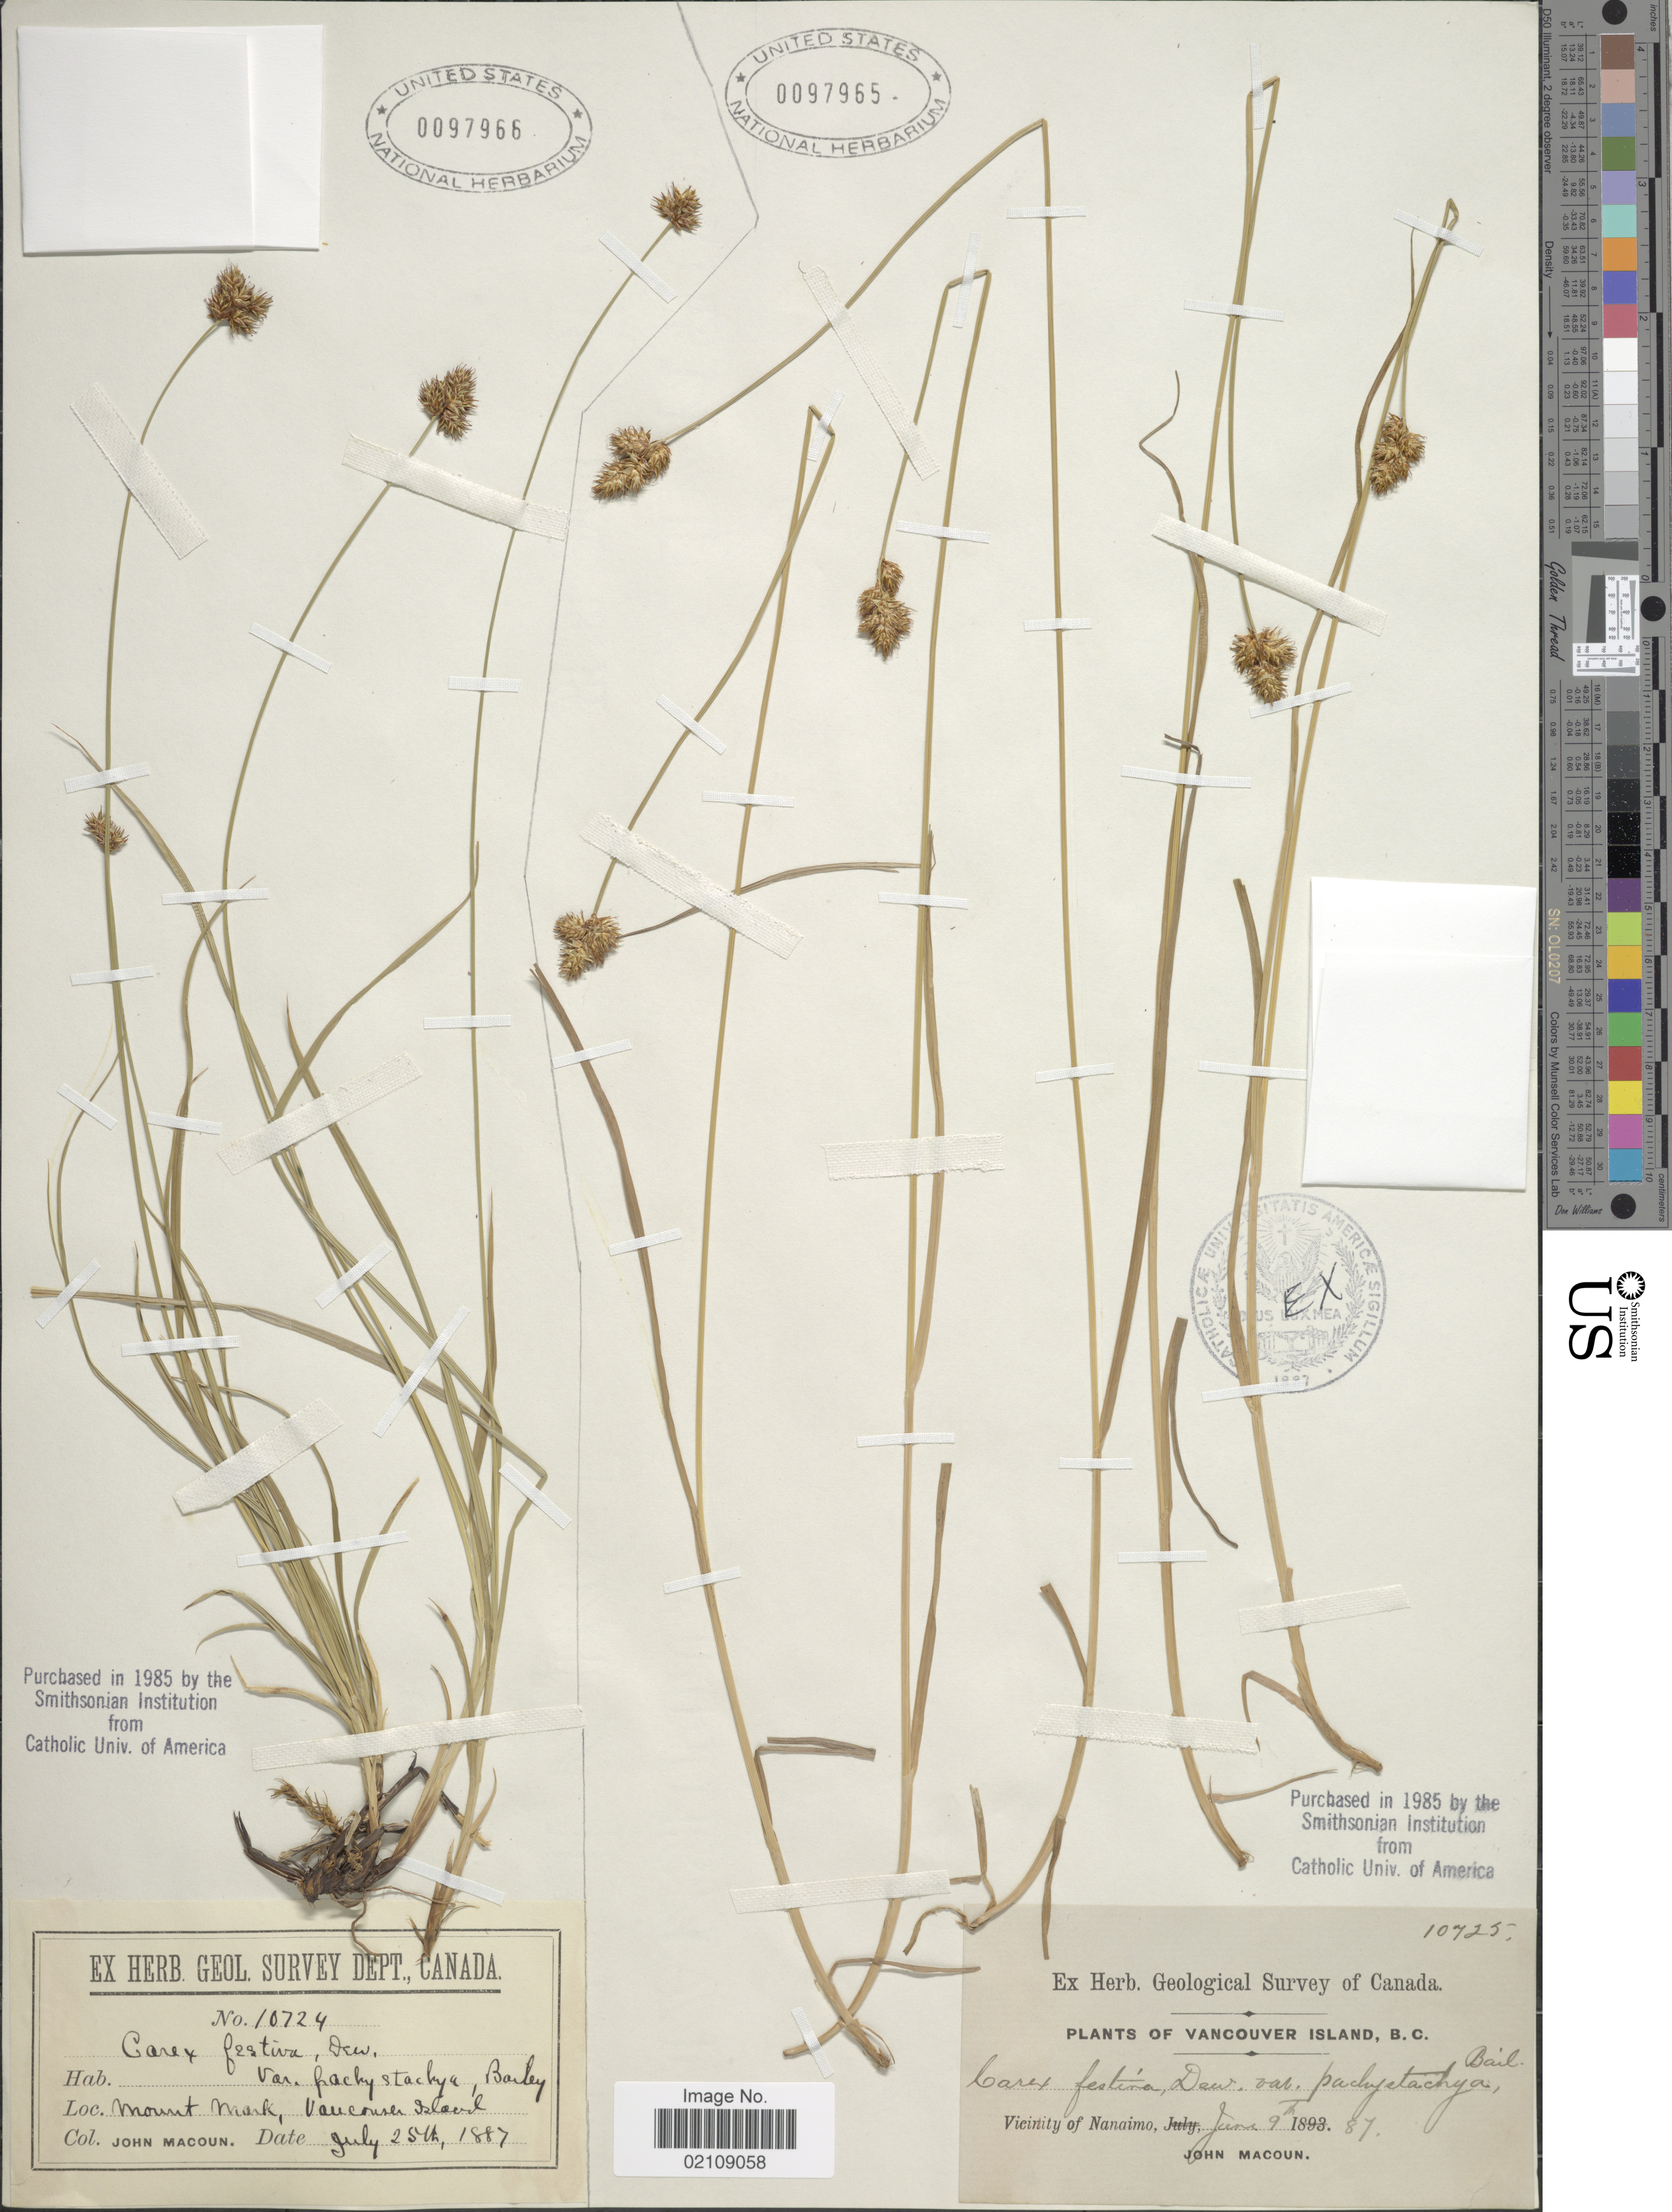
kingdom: Plantae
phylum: Tracheophyta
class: Liliopsida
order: Poales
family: Cyperaceae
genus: Carex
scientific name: Carex pachystachya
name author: Cham. ex Steud.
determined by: Strong, Mark T., (BOT), Smithsonian Institution - National Museum of Natural History (UNITED STATES)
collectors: J. Macoun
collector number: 10724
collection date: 1887-07-25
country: Canada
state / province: British Columbia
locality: Mount Mask, Vancouver Island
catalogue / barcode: US 97966-2